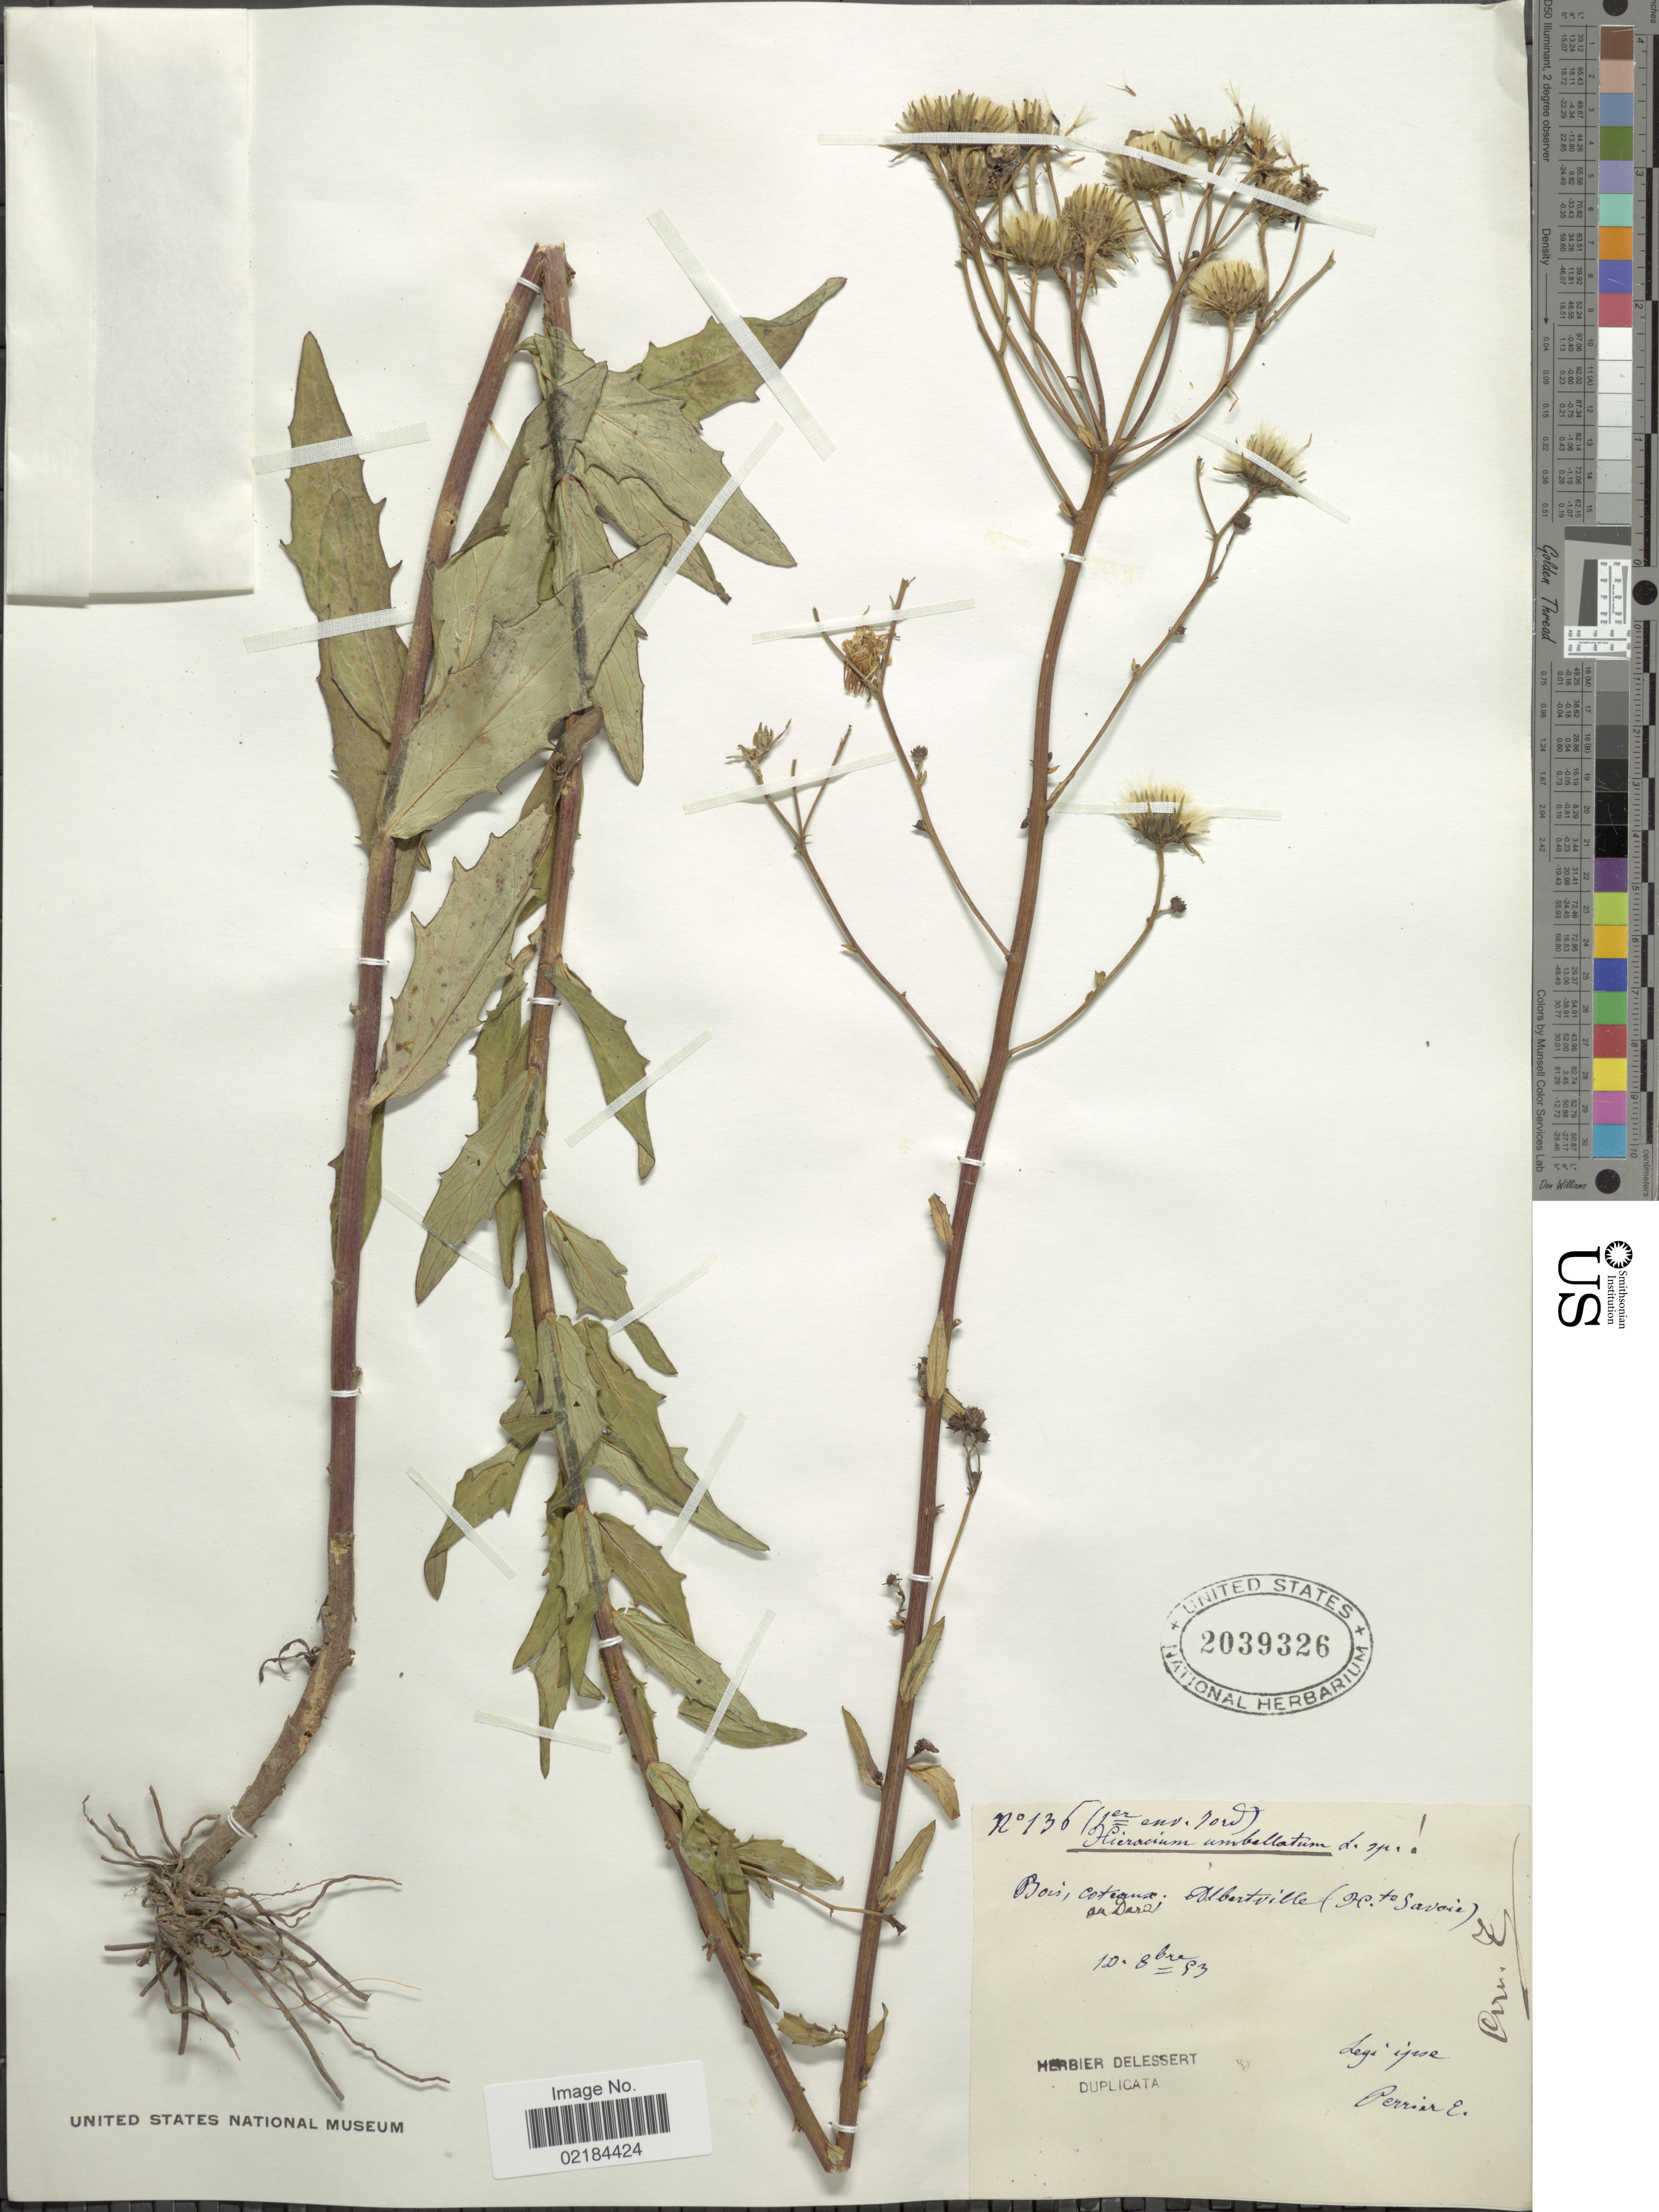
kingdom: Plantae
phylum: Tracheophyta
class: Magnoliopsida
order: Asterales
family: Asteraceae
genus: Hieracium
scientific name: Hieracium umbellatum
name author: L.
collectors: E. Perrier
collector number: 136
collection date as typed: Transcribed d/m/y: 10/8/93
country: France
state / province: Auvergne-Rhône-Alpes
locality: Bois, coturux. Albertville (H. te Savoie) [interpreted]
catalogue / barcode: US 2039326